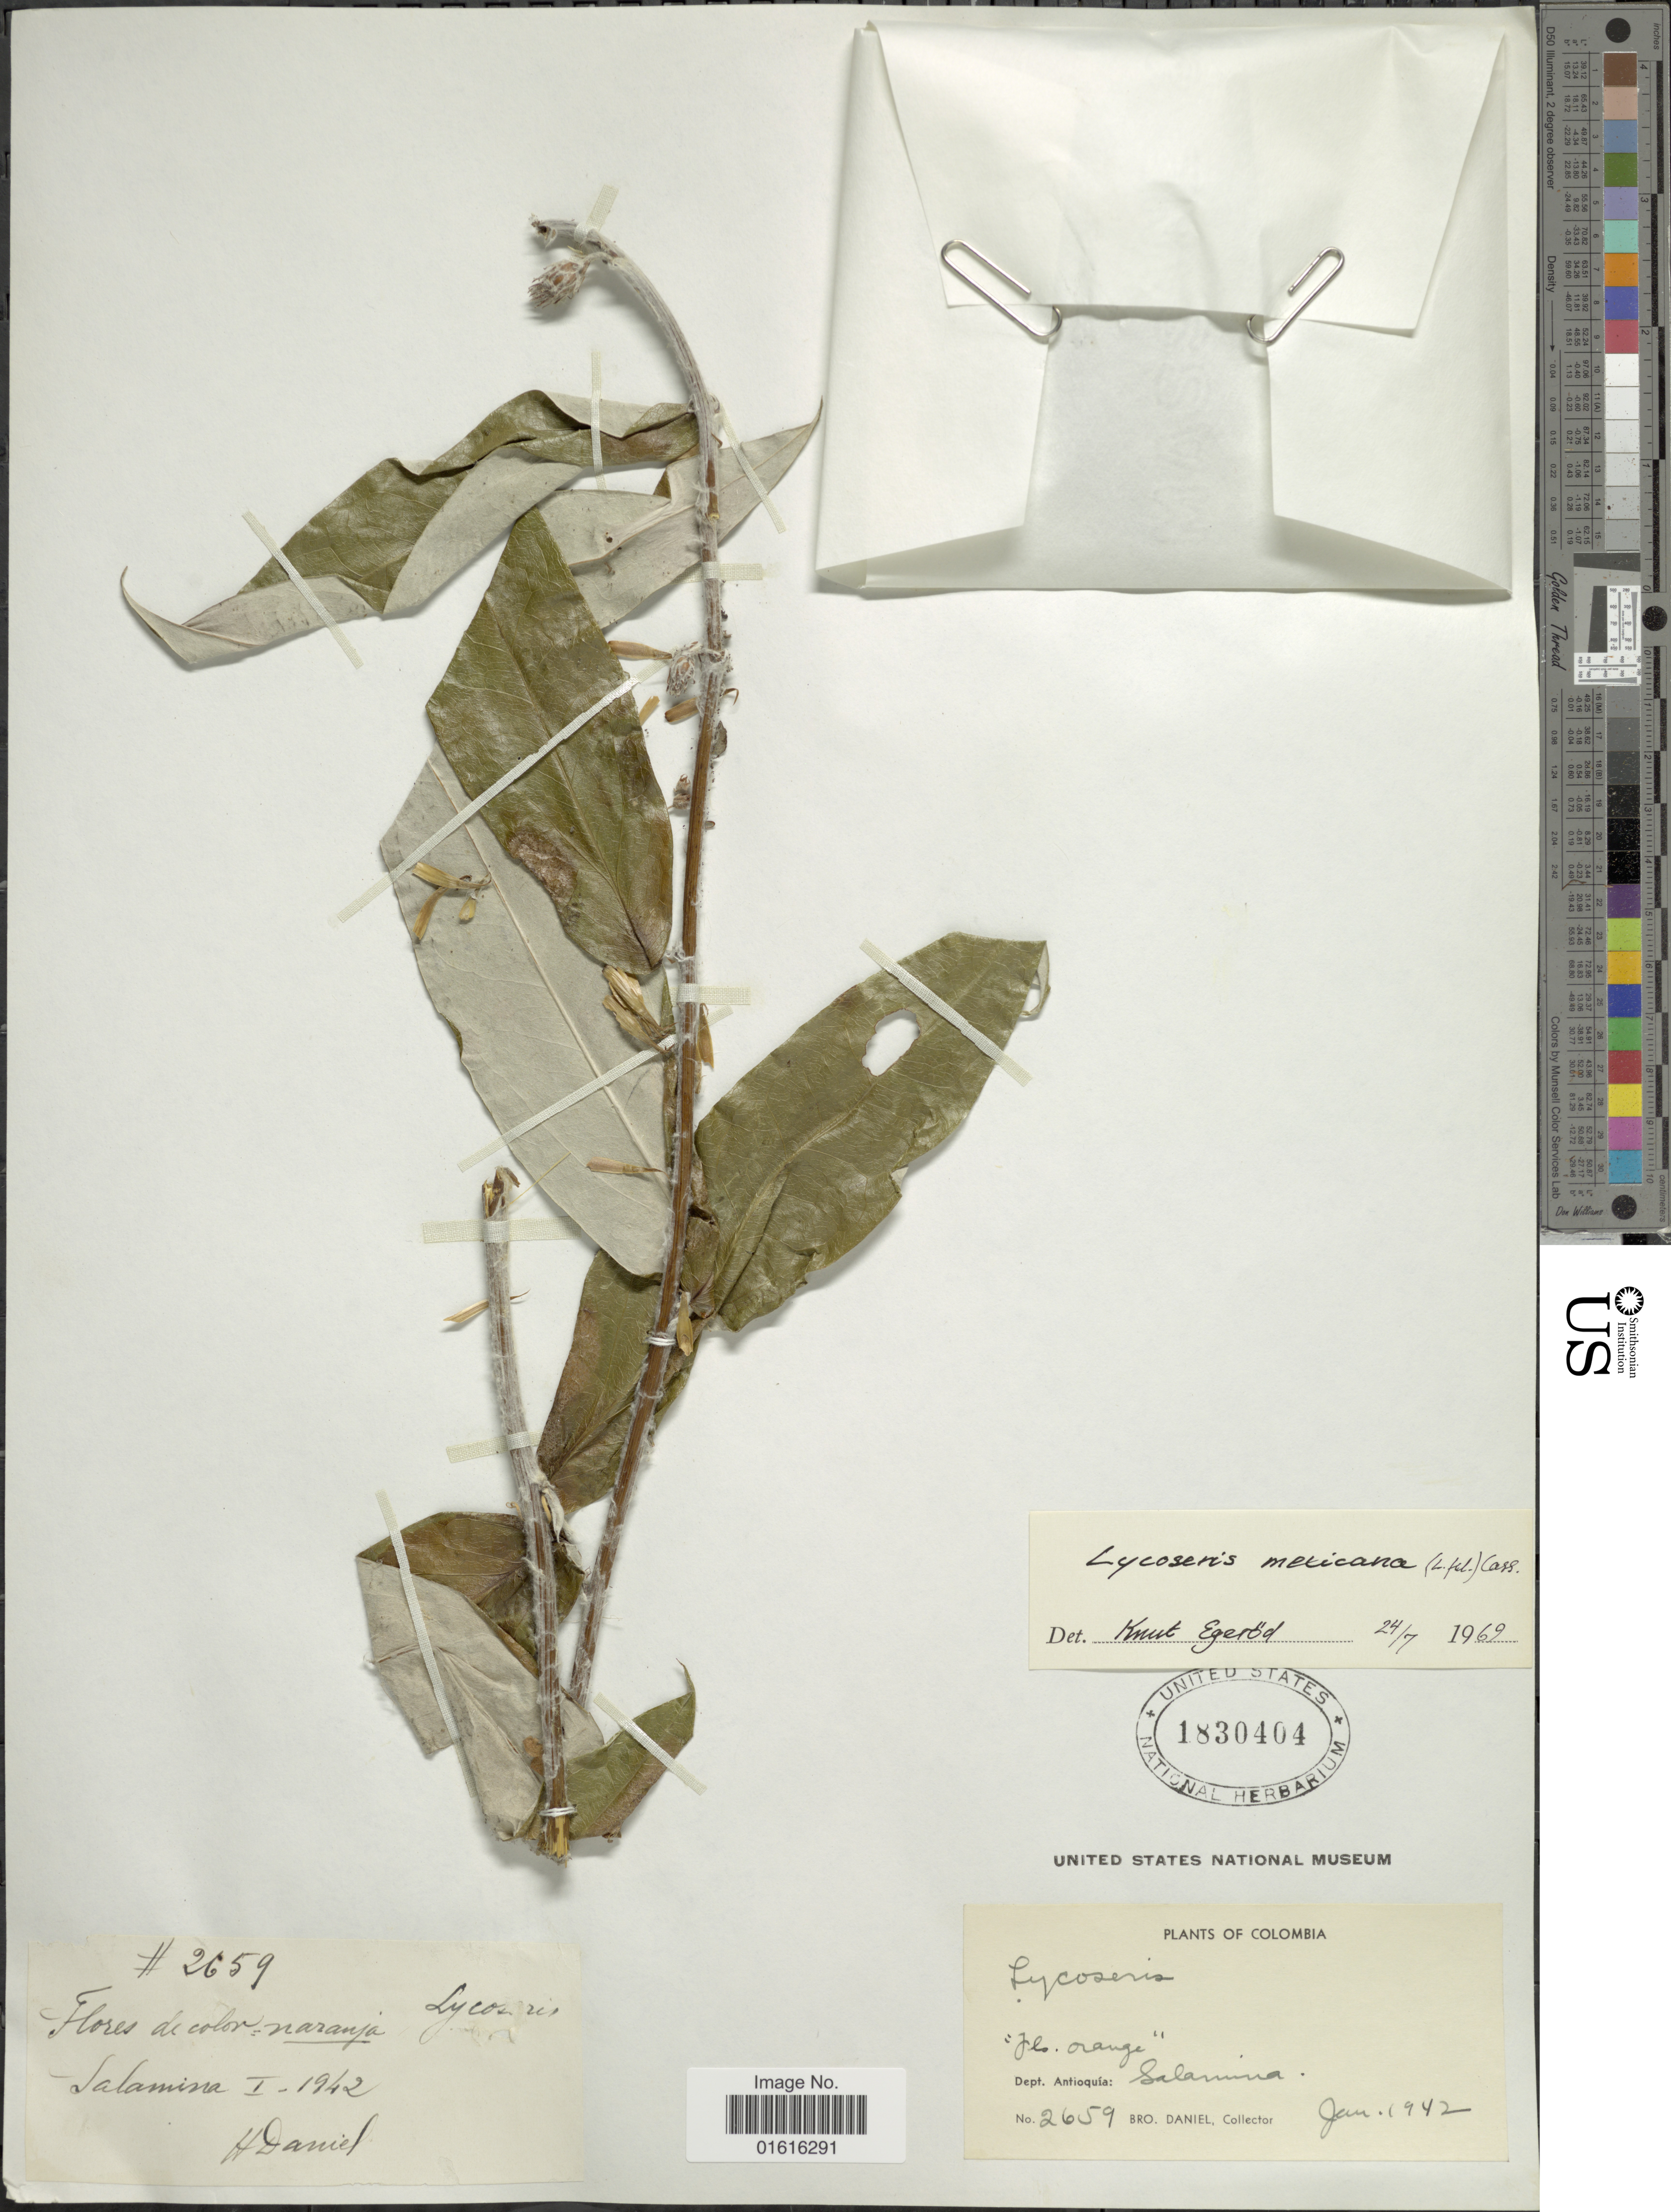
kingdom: Plantae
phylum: Tracheophyta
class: Magnoliopsida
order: Asterales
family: Asteraceae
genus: Lycoseris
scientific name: Lycoseris mexicana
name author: (L. f.) Cass.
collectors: Bro. Daniel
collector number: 2659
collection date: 1942-01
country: Colombia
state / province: Antioquia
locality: Dept. Antioquia: Salamina.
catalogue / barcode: US 1830404